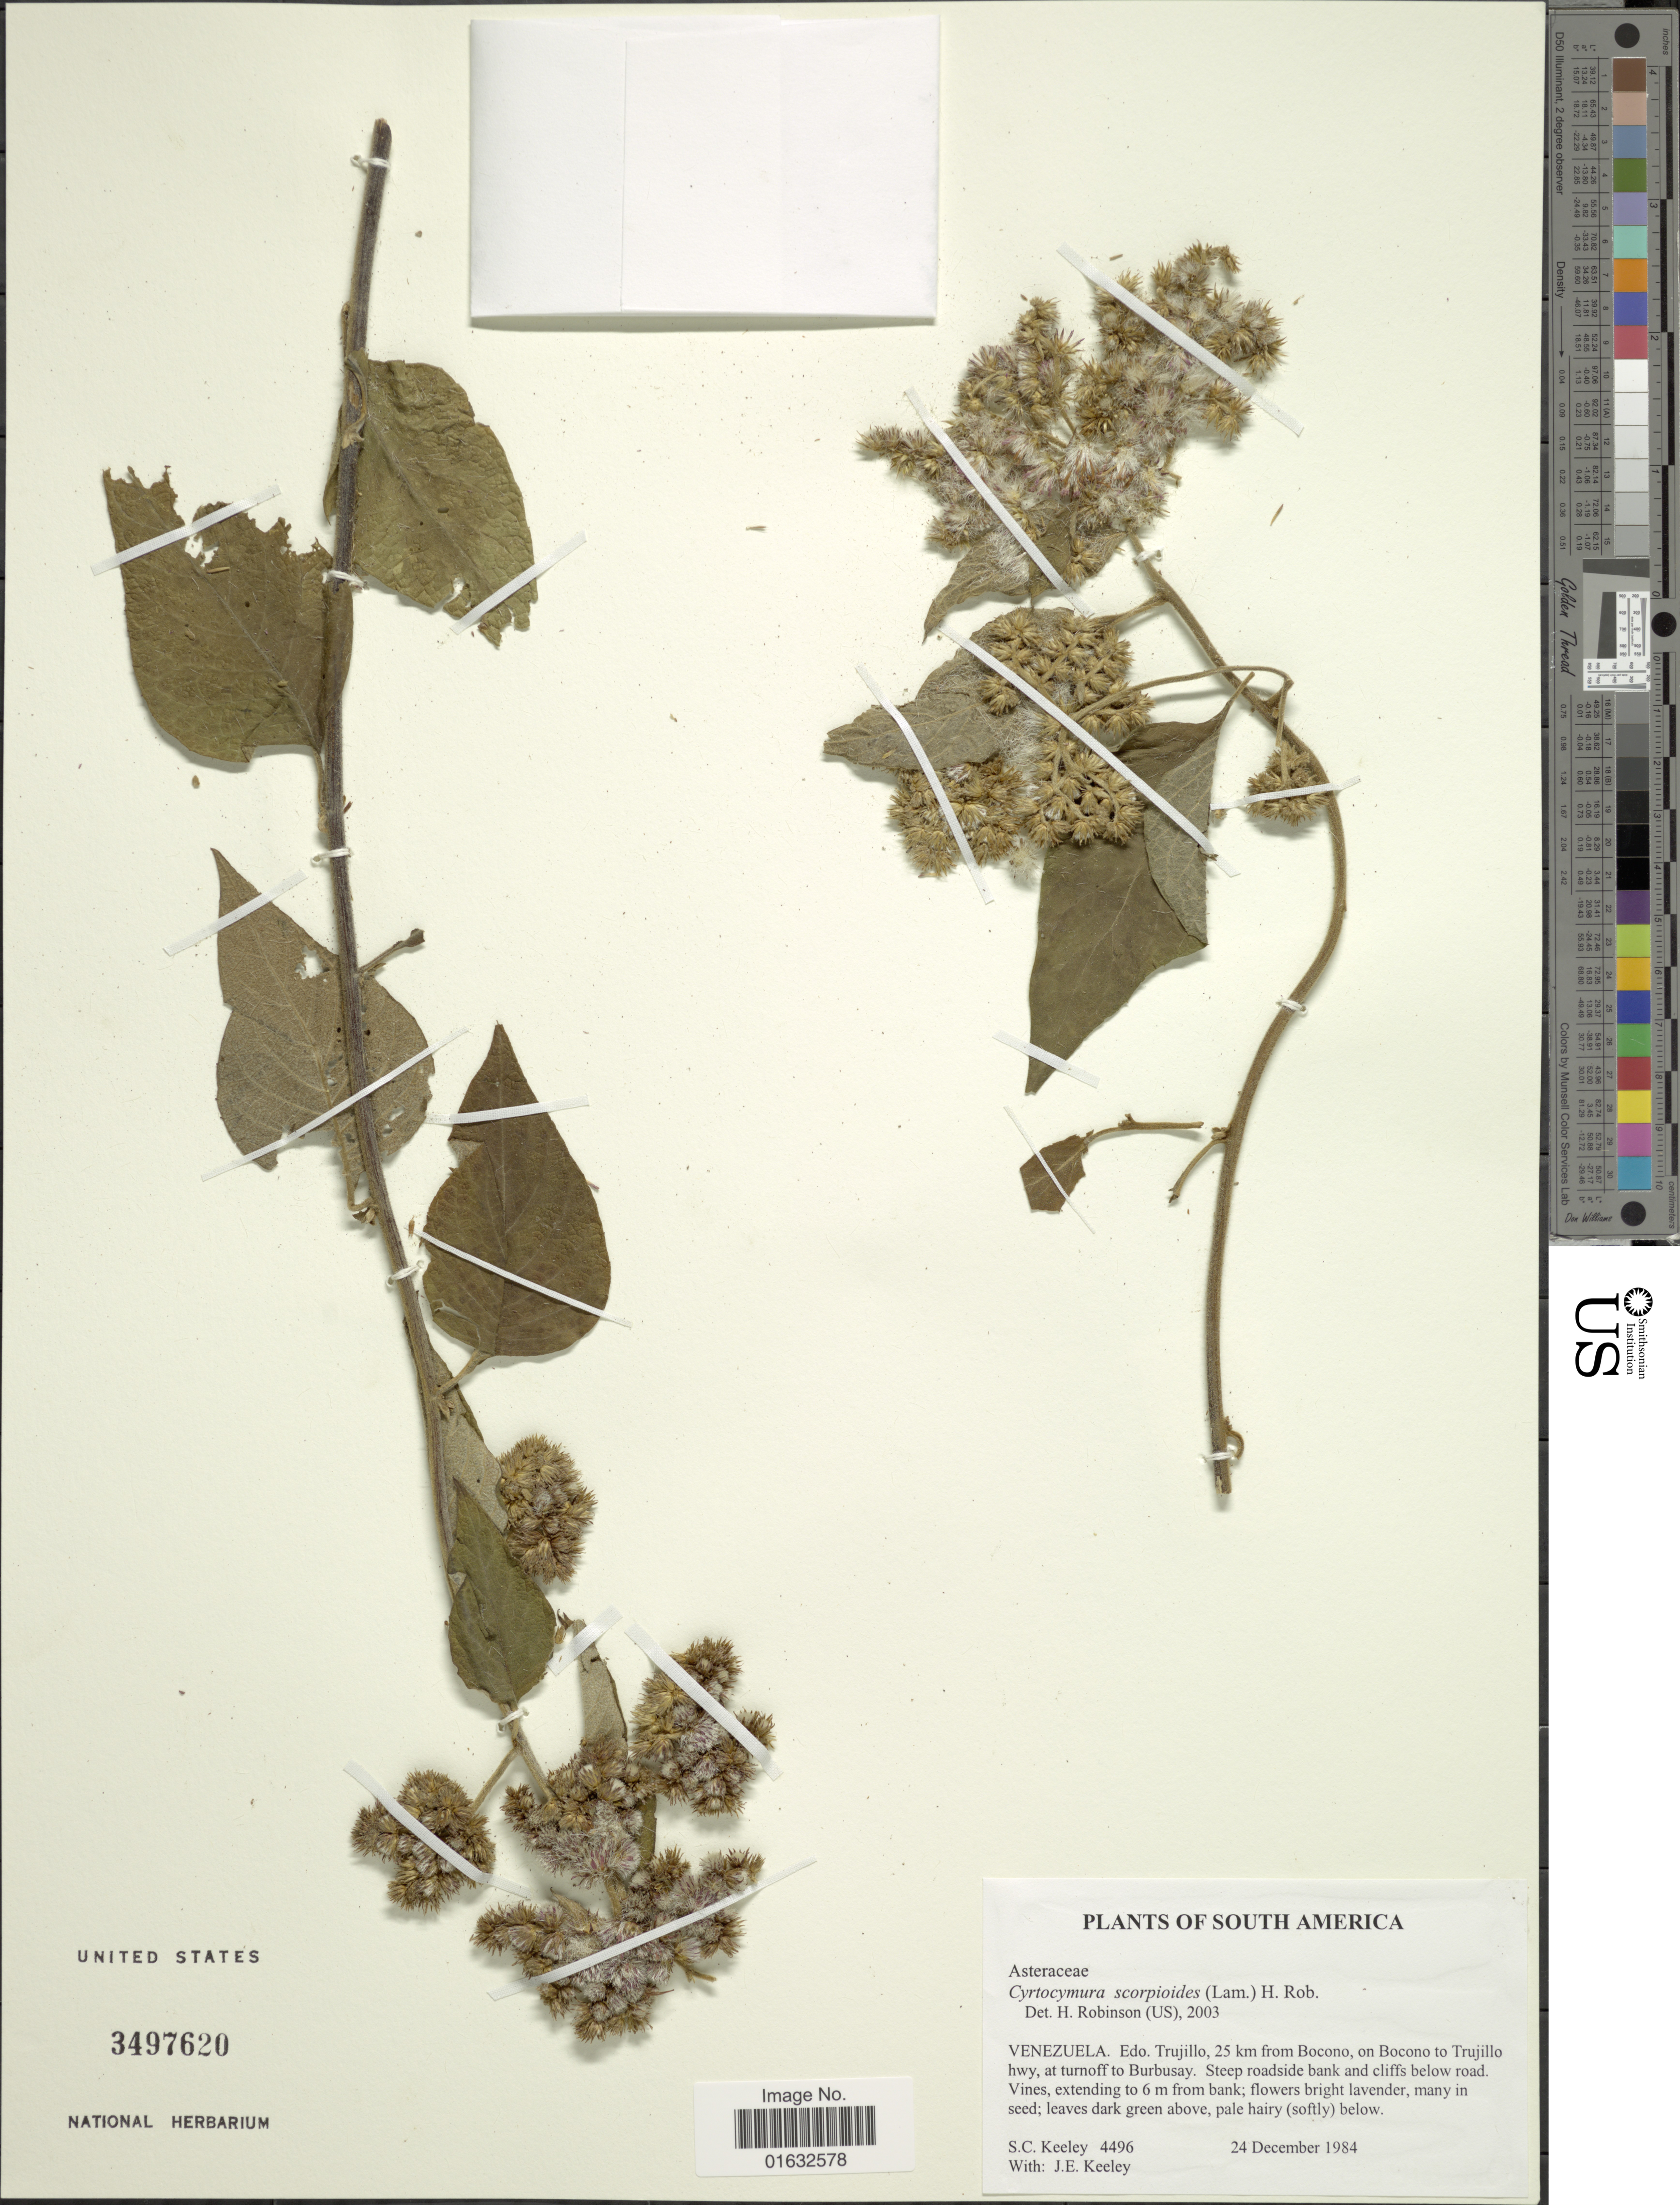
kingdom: Plantae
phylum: Tracheophyta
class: Magnoliopsida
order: Asterales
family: Asteraceae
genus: Cyrtocymura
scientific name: Cyrtocymura scorpioides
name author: (Lam.) H. Rob.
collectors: S. C. Keeley & J. E. Keeley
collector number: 4496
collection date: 1984-12-24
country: Venezuela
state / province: Trujillo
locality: Edo. Trujillo, 25 km from Bocono, on Bocono to Trujillo hwy, at turnoff to Burbusay. Steep roadside bank and; cliffs below road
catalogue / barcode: US 3497620